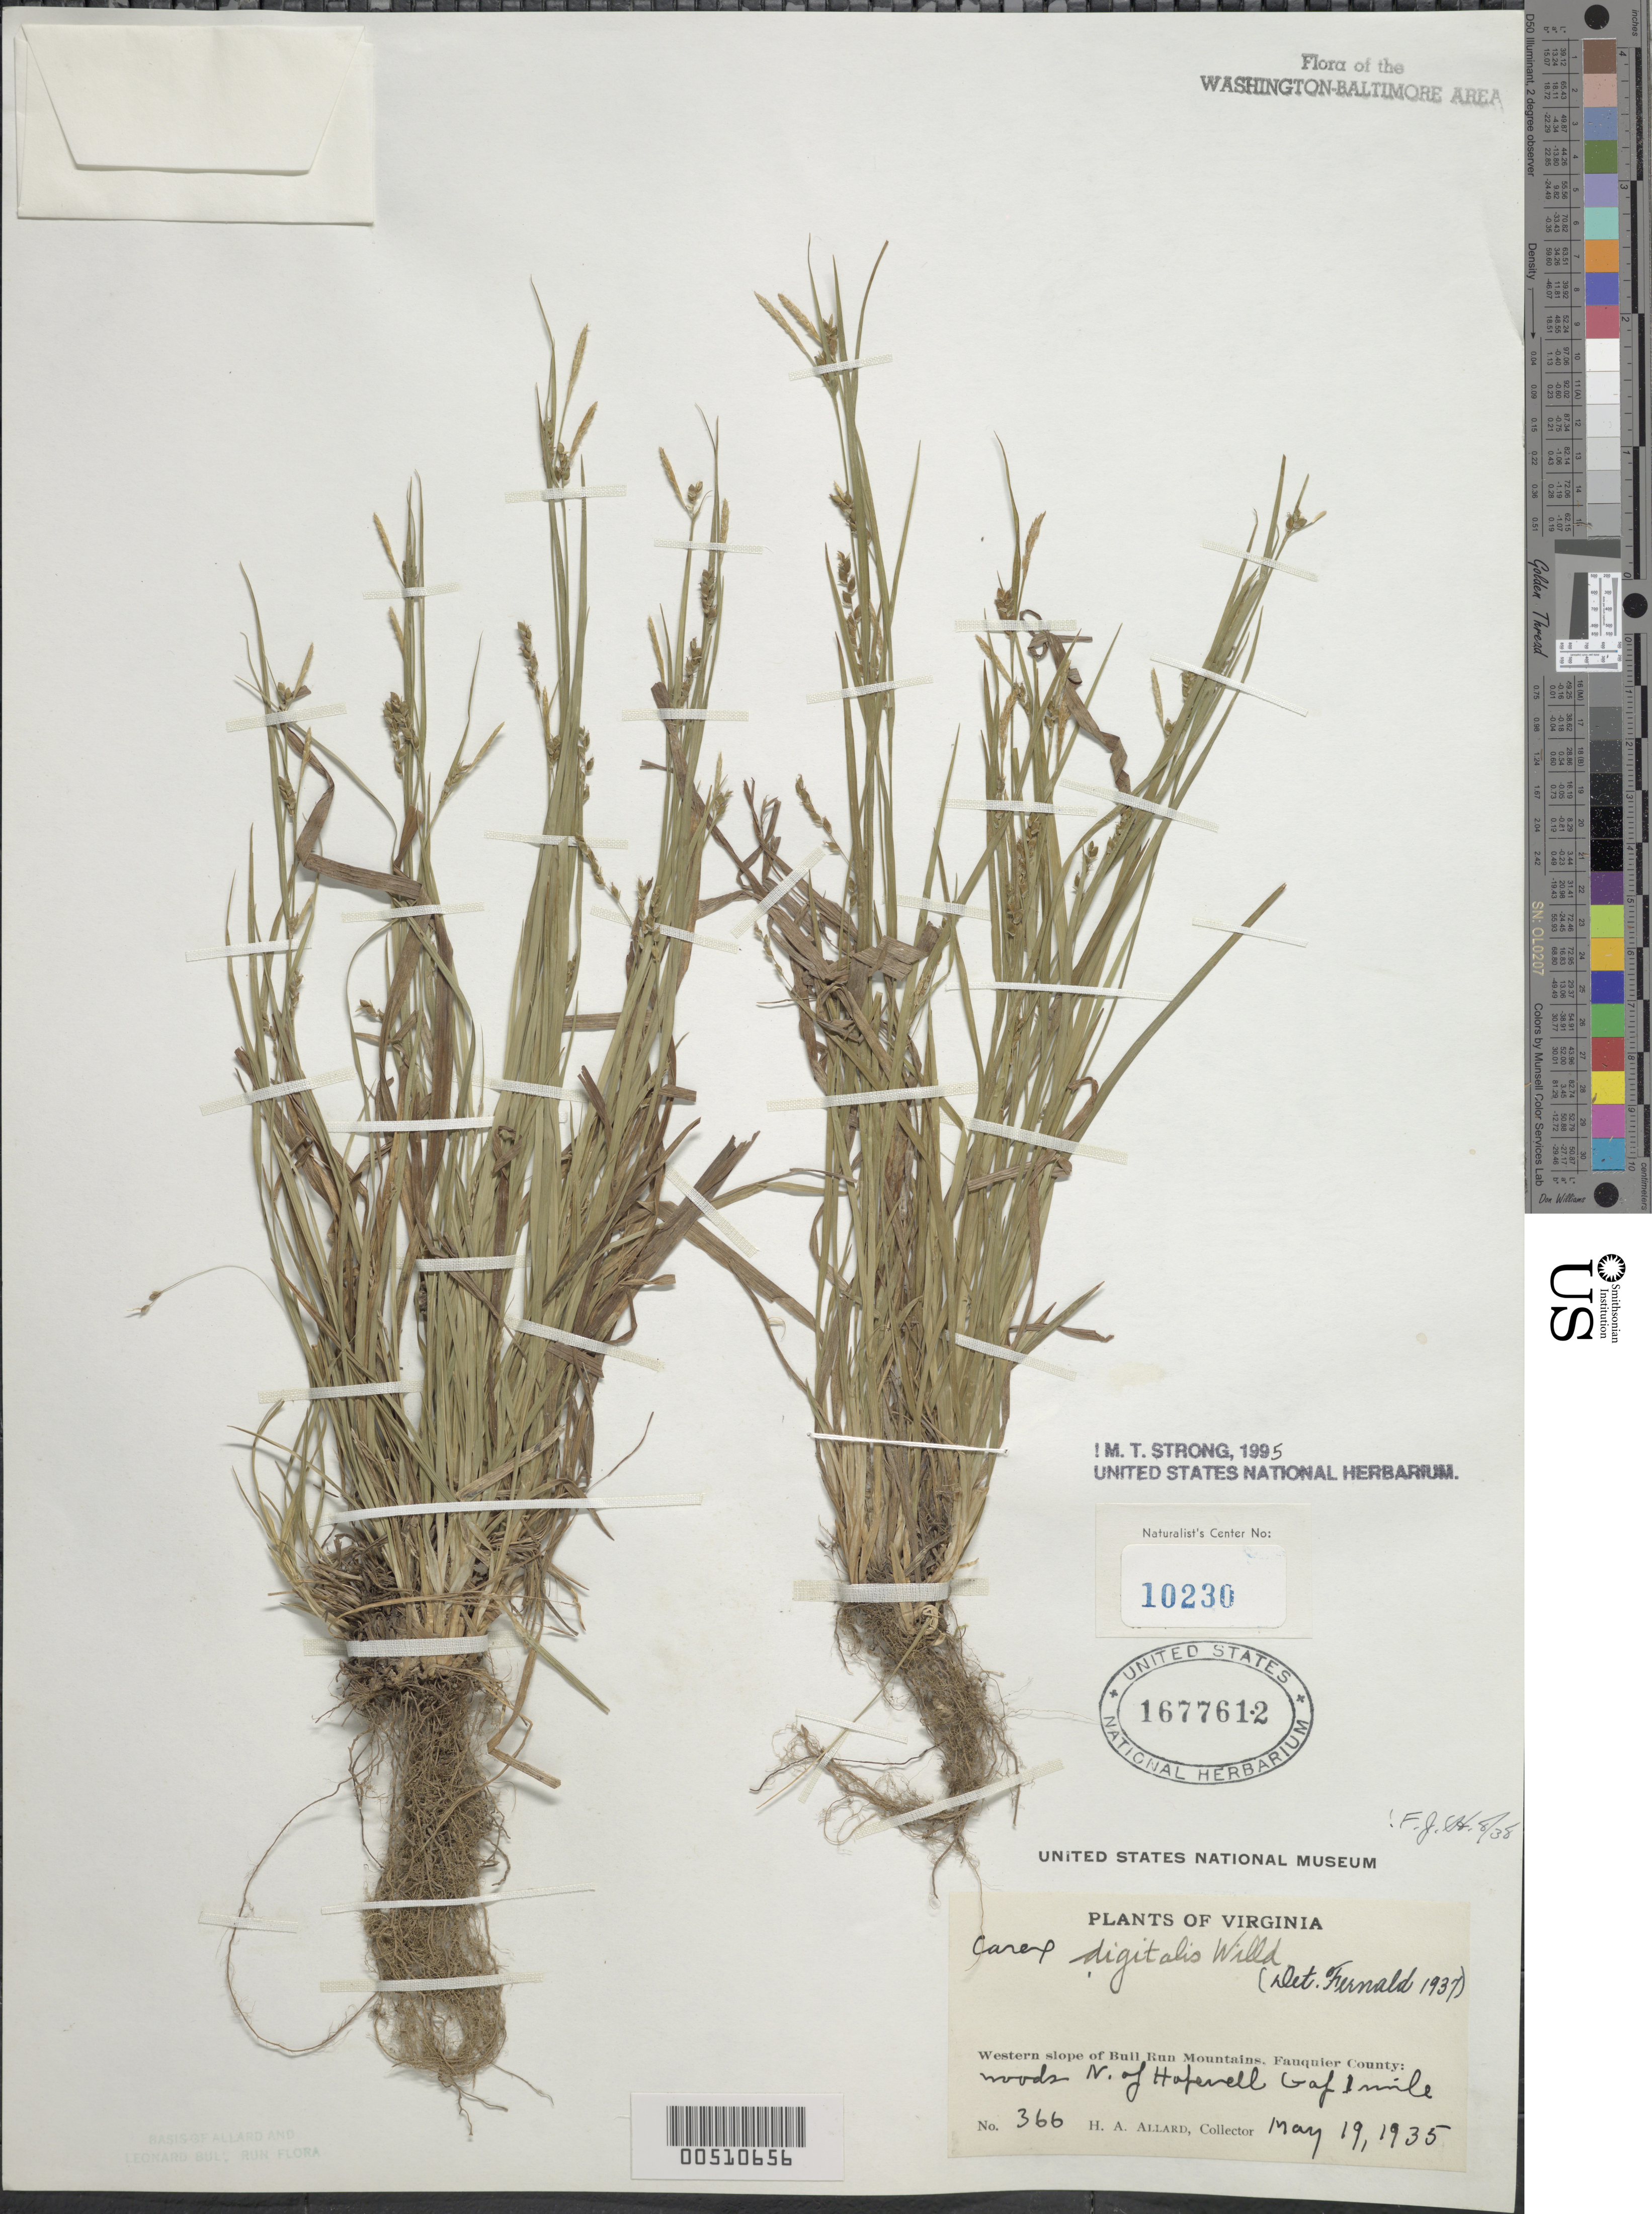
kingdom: Plantae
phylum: Tracheophyta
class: Liliopsida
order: Poales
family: Cyperaceae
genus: Carex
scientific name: Carex digitalis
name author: Willd.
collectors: H. A. Allard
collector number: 366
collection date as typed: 19 May 1935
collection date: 1935-05-19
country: United States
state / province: Virginia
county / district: Fauquier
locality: N of Hopewell Gap, W slope of Bull Run Mts Bull Run Mts.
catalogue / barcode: US 1677612